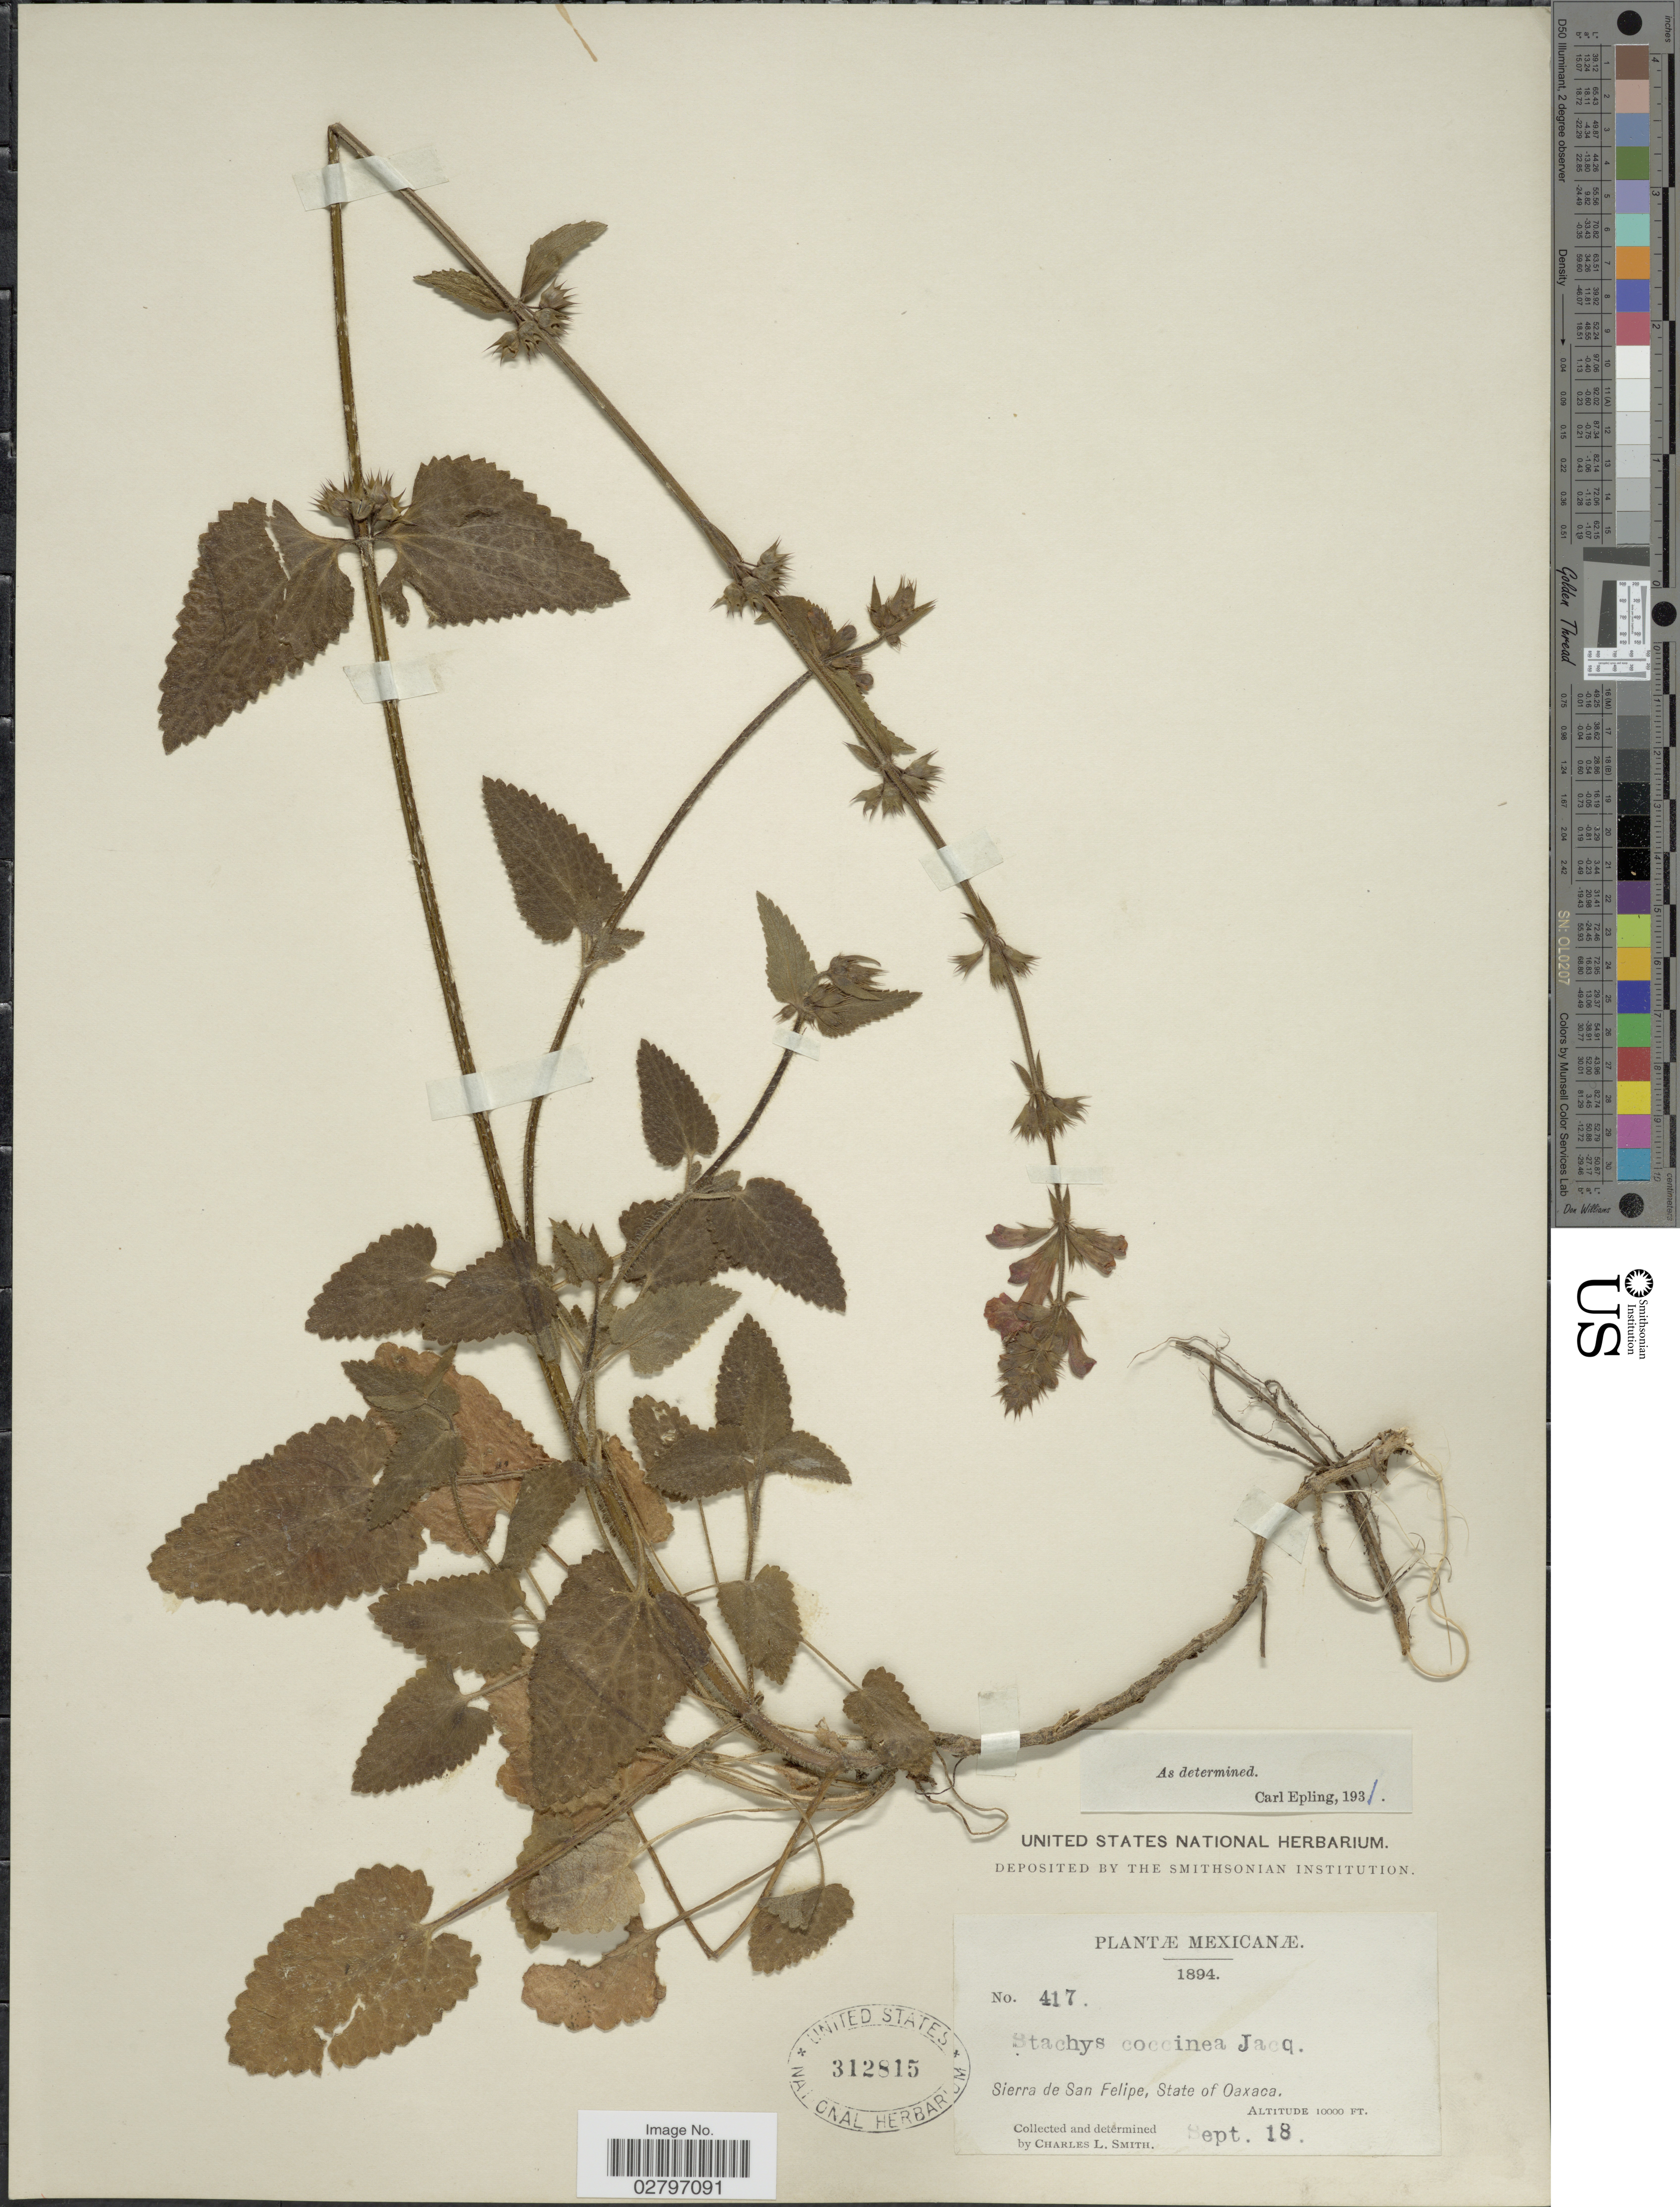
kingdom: Plantae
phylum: Tracheophyta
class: Magnoliopsida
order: Lamiales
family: Lamiaceae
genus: Stachys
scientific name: Stachys coccinea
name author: Ortega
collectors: C. L. Smith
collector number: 417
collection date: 1894-09-18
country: Mexico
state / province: Oaxaca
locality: Sierra de San Felipe.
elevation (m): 3048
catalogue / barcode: US 312815